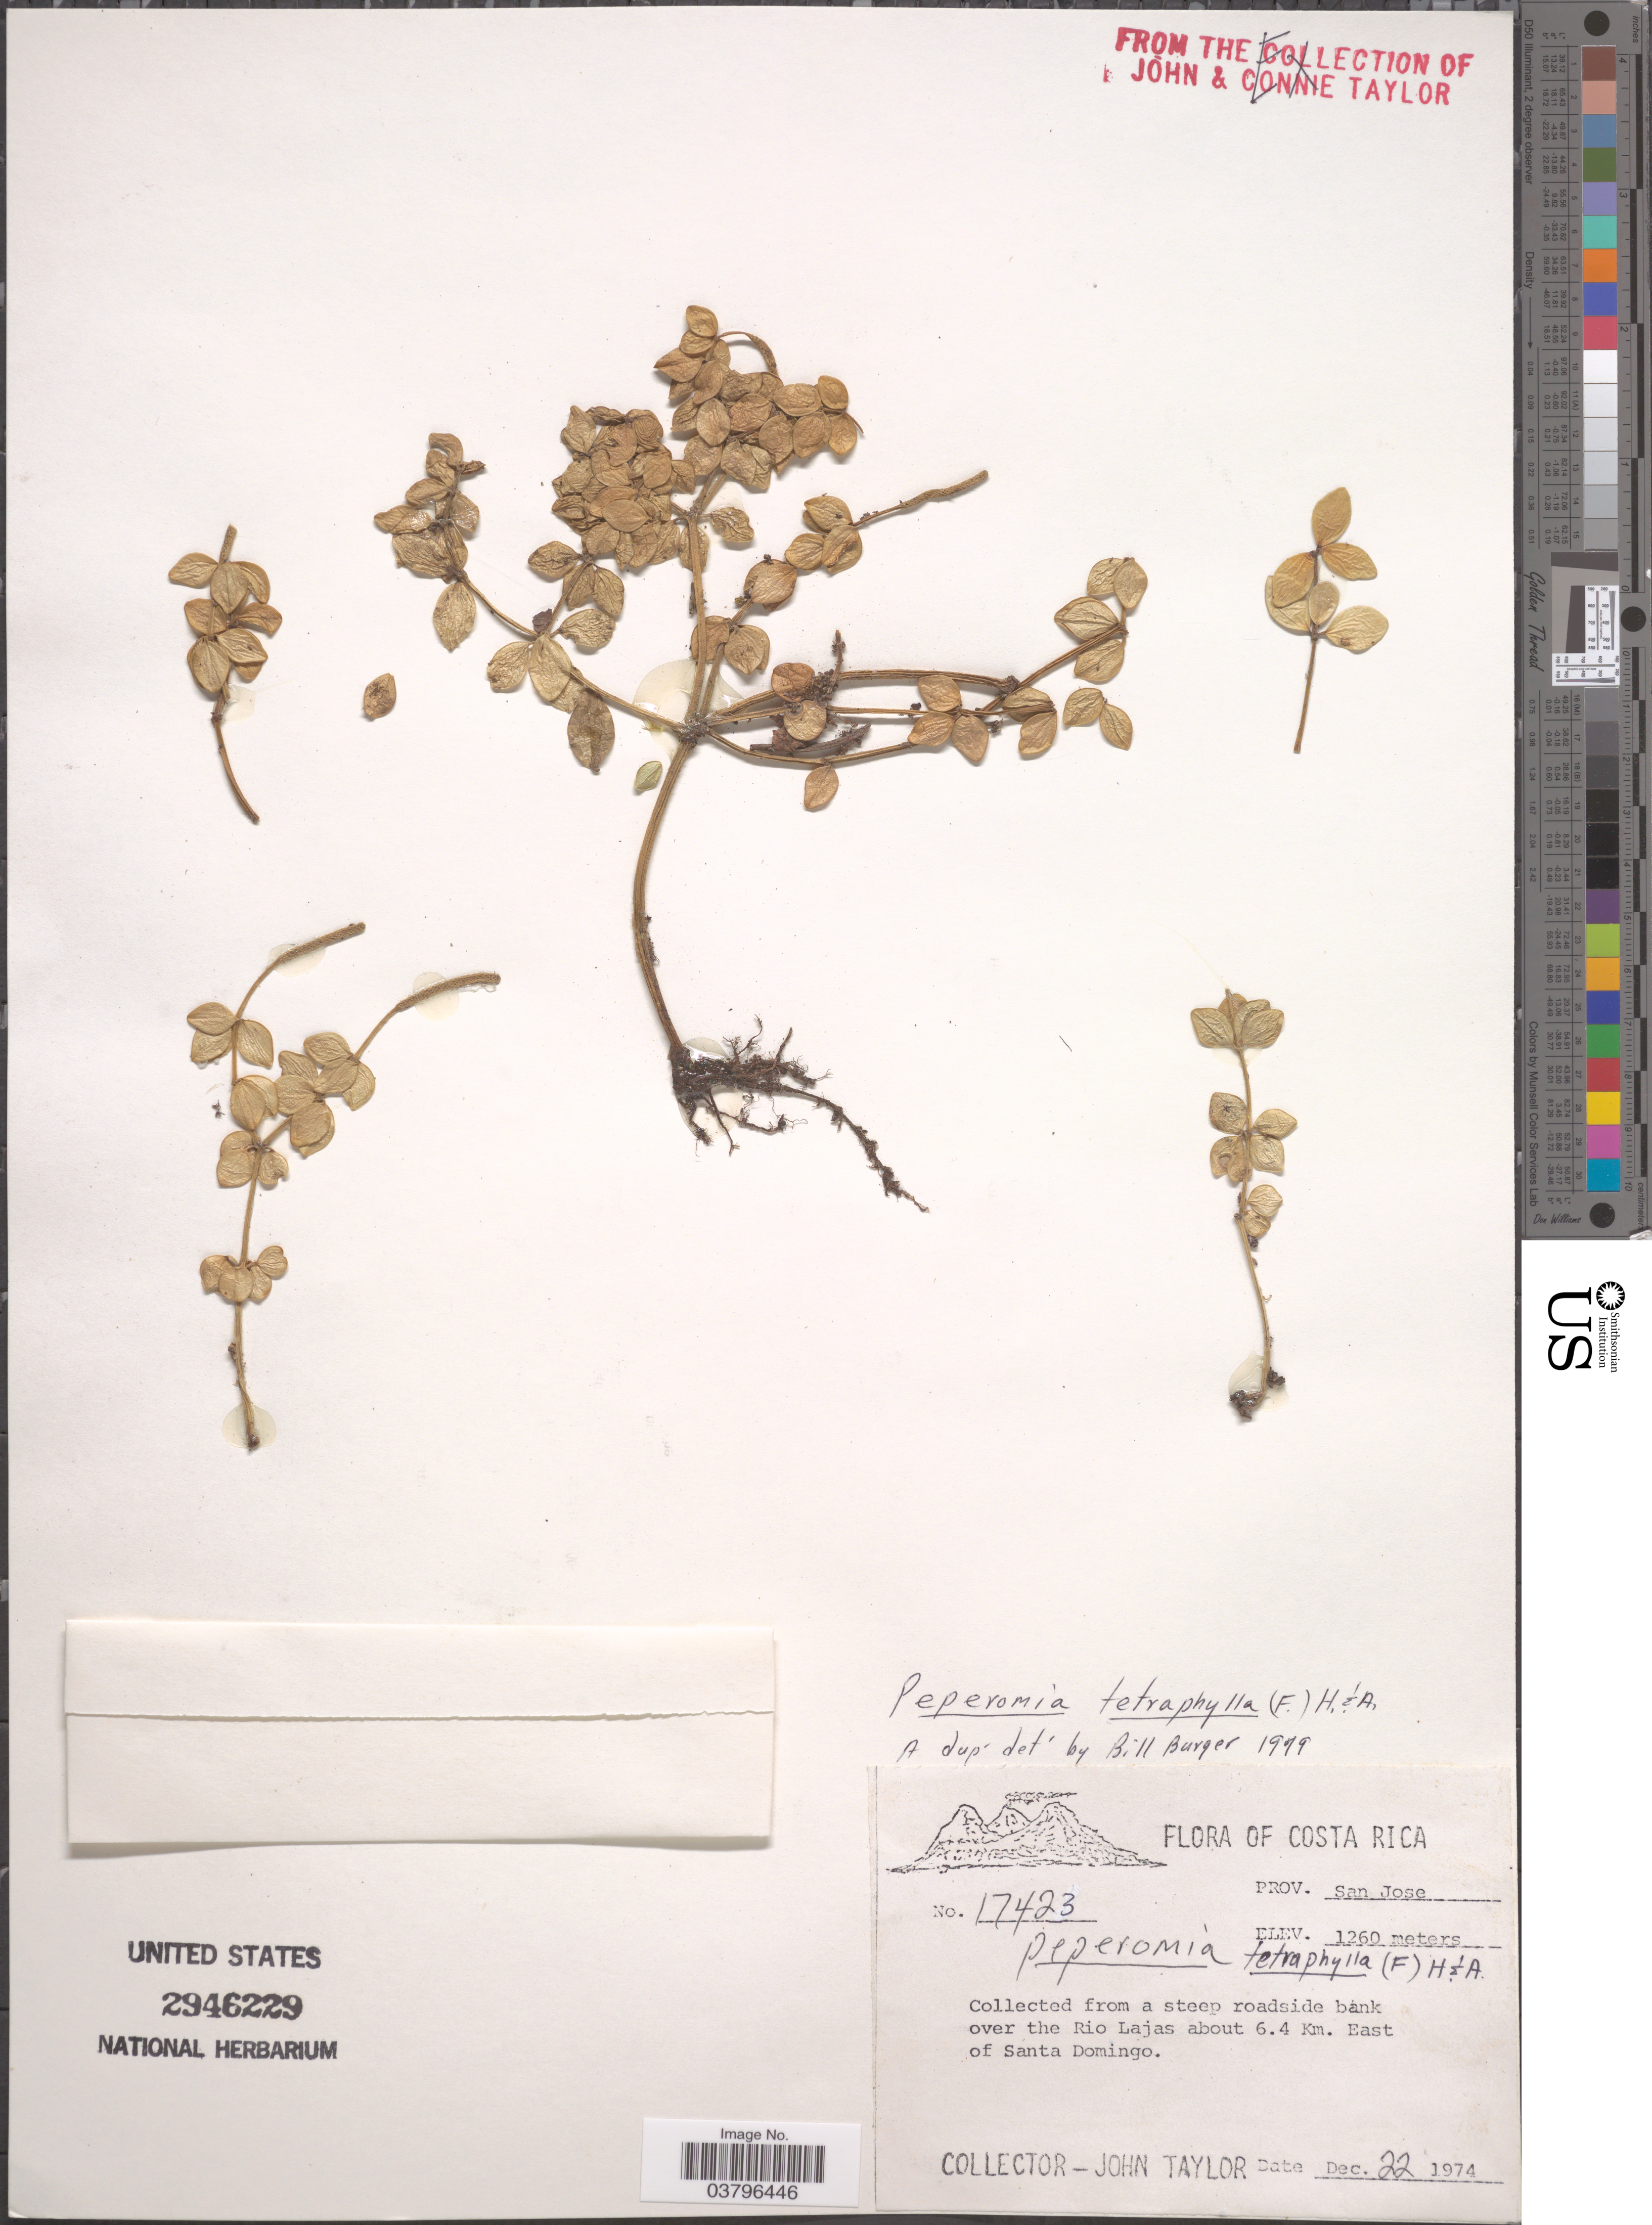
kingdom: Plantae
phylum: Tracheophyta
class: Magnoliopsida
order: Piperales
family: Piperaceae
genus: Peperomia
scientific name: Peperomia tetraphylla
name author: (G. Forst.) Hook. & Arn.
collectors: J. Taylor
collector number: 17423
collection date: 1974-12-22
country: Costa Rica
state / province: San José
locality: From a steep roadside bank over the Rio Lajas about 6.4 Km. East of Santa Domingo.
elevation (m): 1260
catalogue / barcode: US 2946229